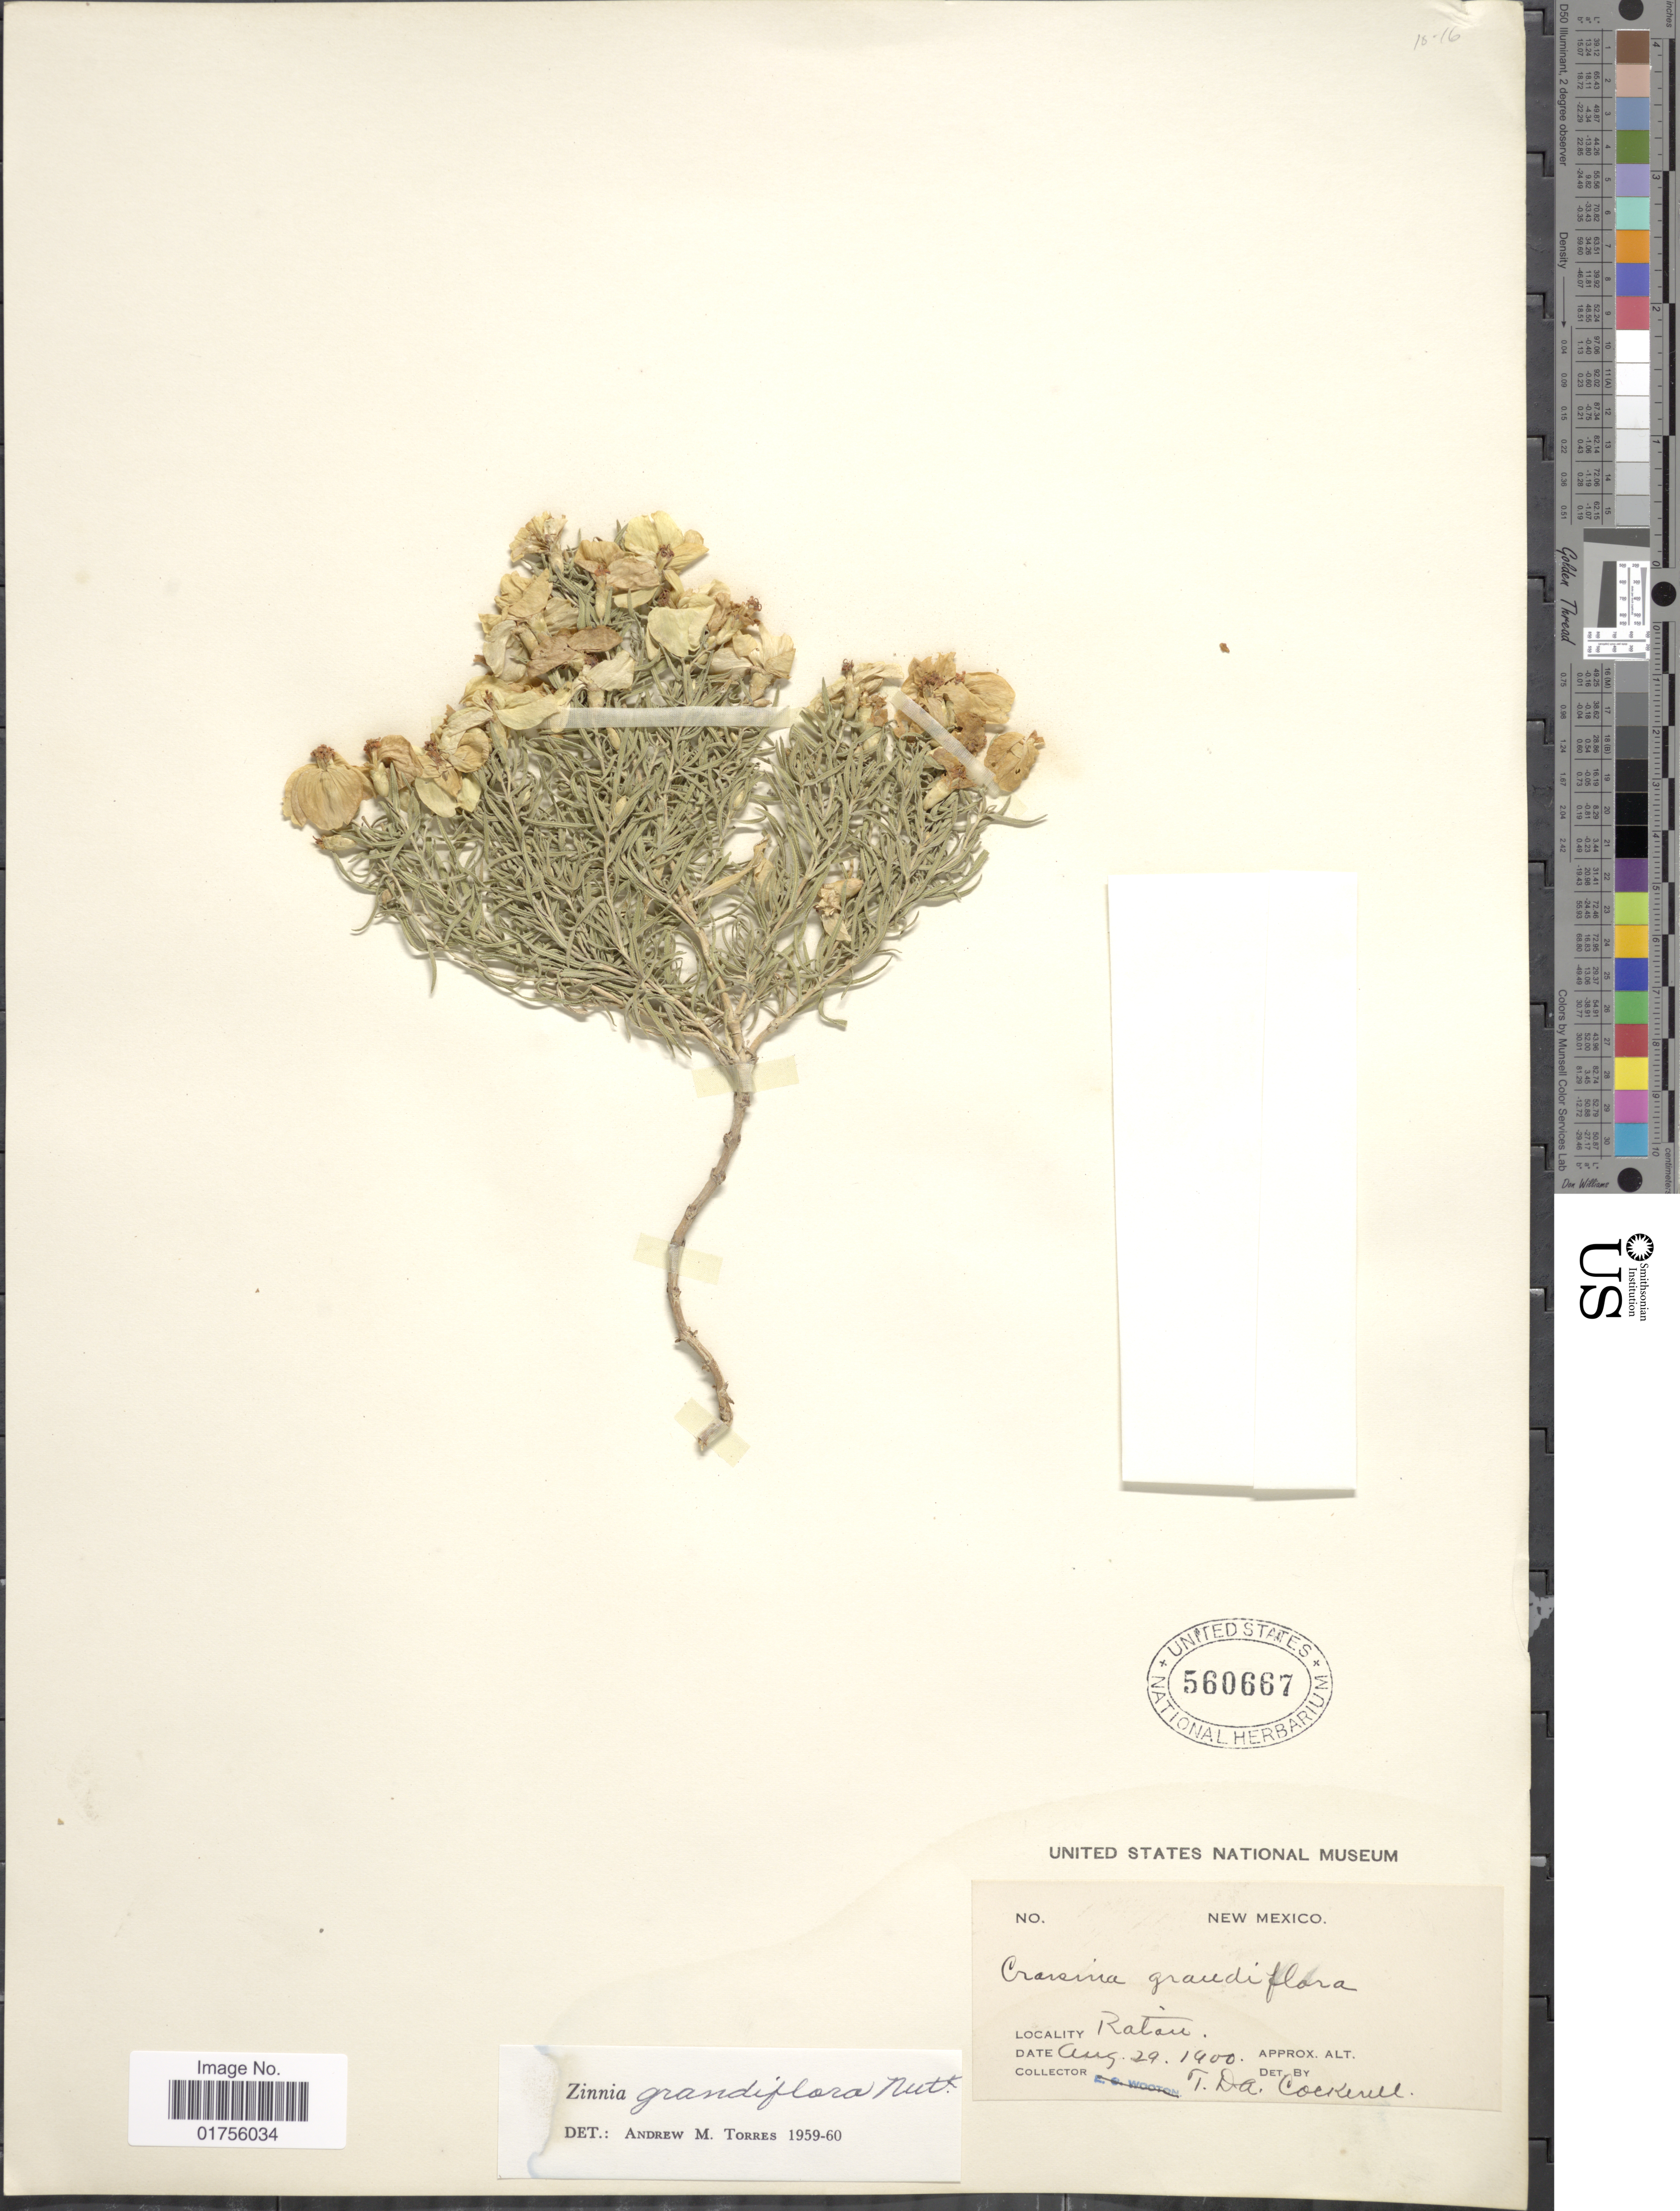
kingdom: Plantae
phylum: Tracheophyta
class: Magnoliopsida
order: Asterales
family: Asteraceae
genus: Zinnia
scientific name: Zinnia grandiflora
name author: Nutt.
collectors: T. Cockerell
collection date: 1900-08-29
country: United States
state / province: New Mexico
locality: Ratau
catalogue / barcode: US 560667